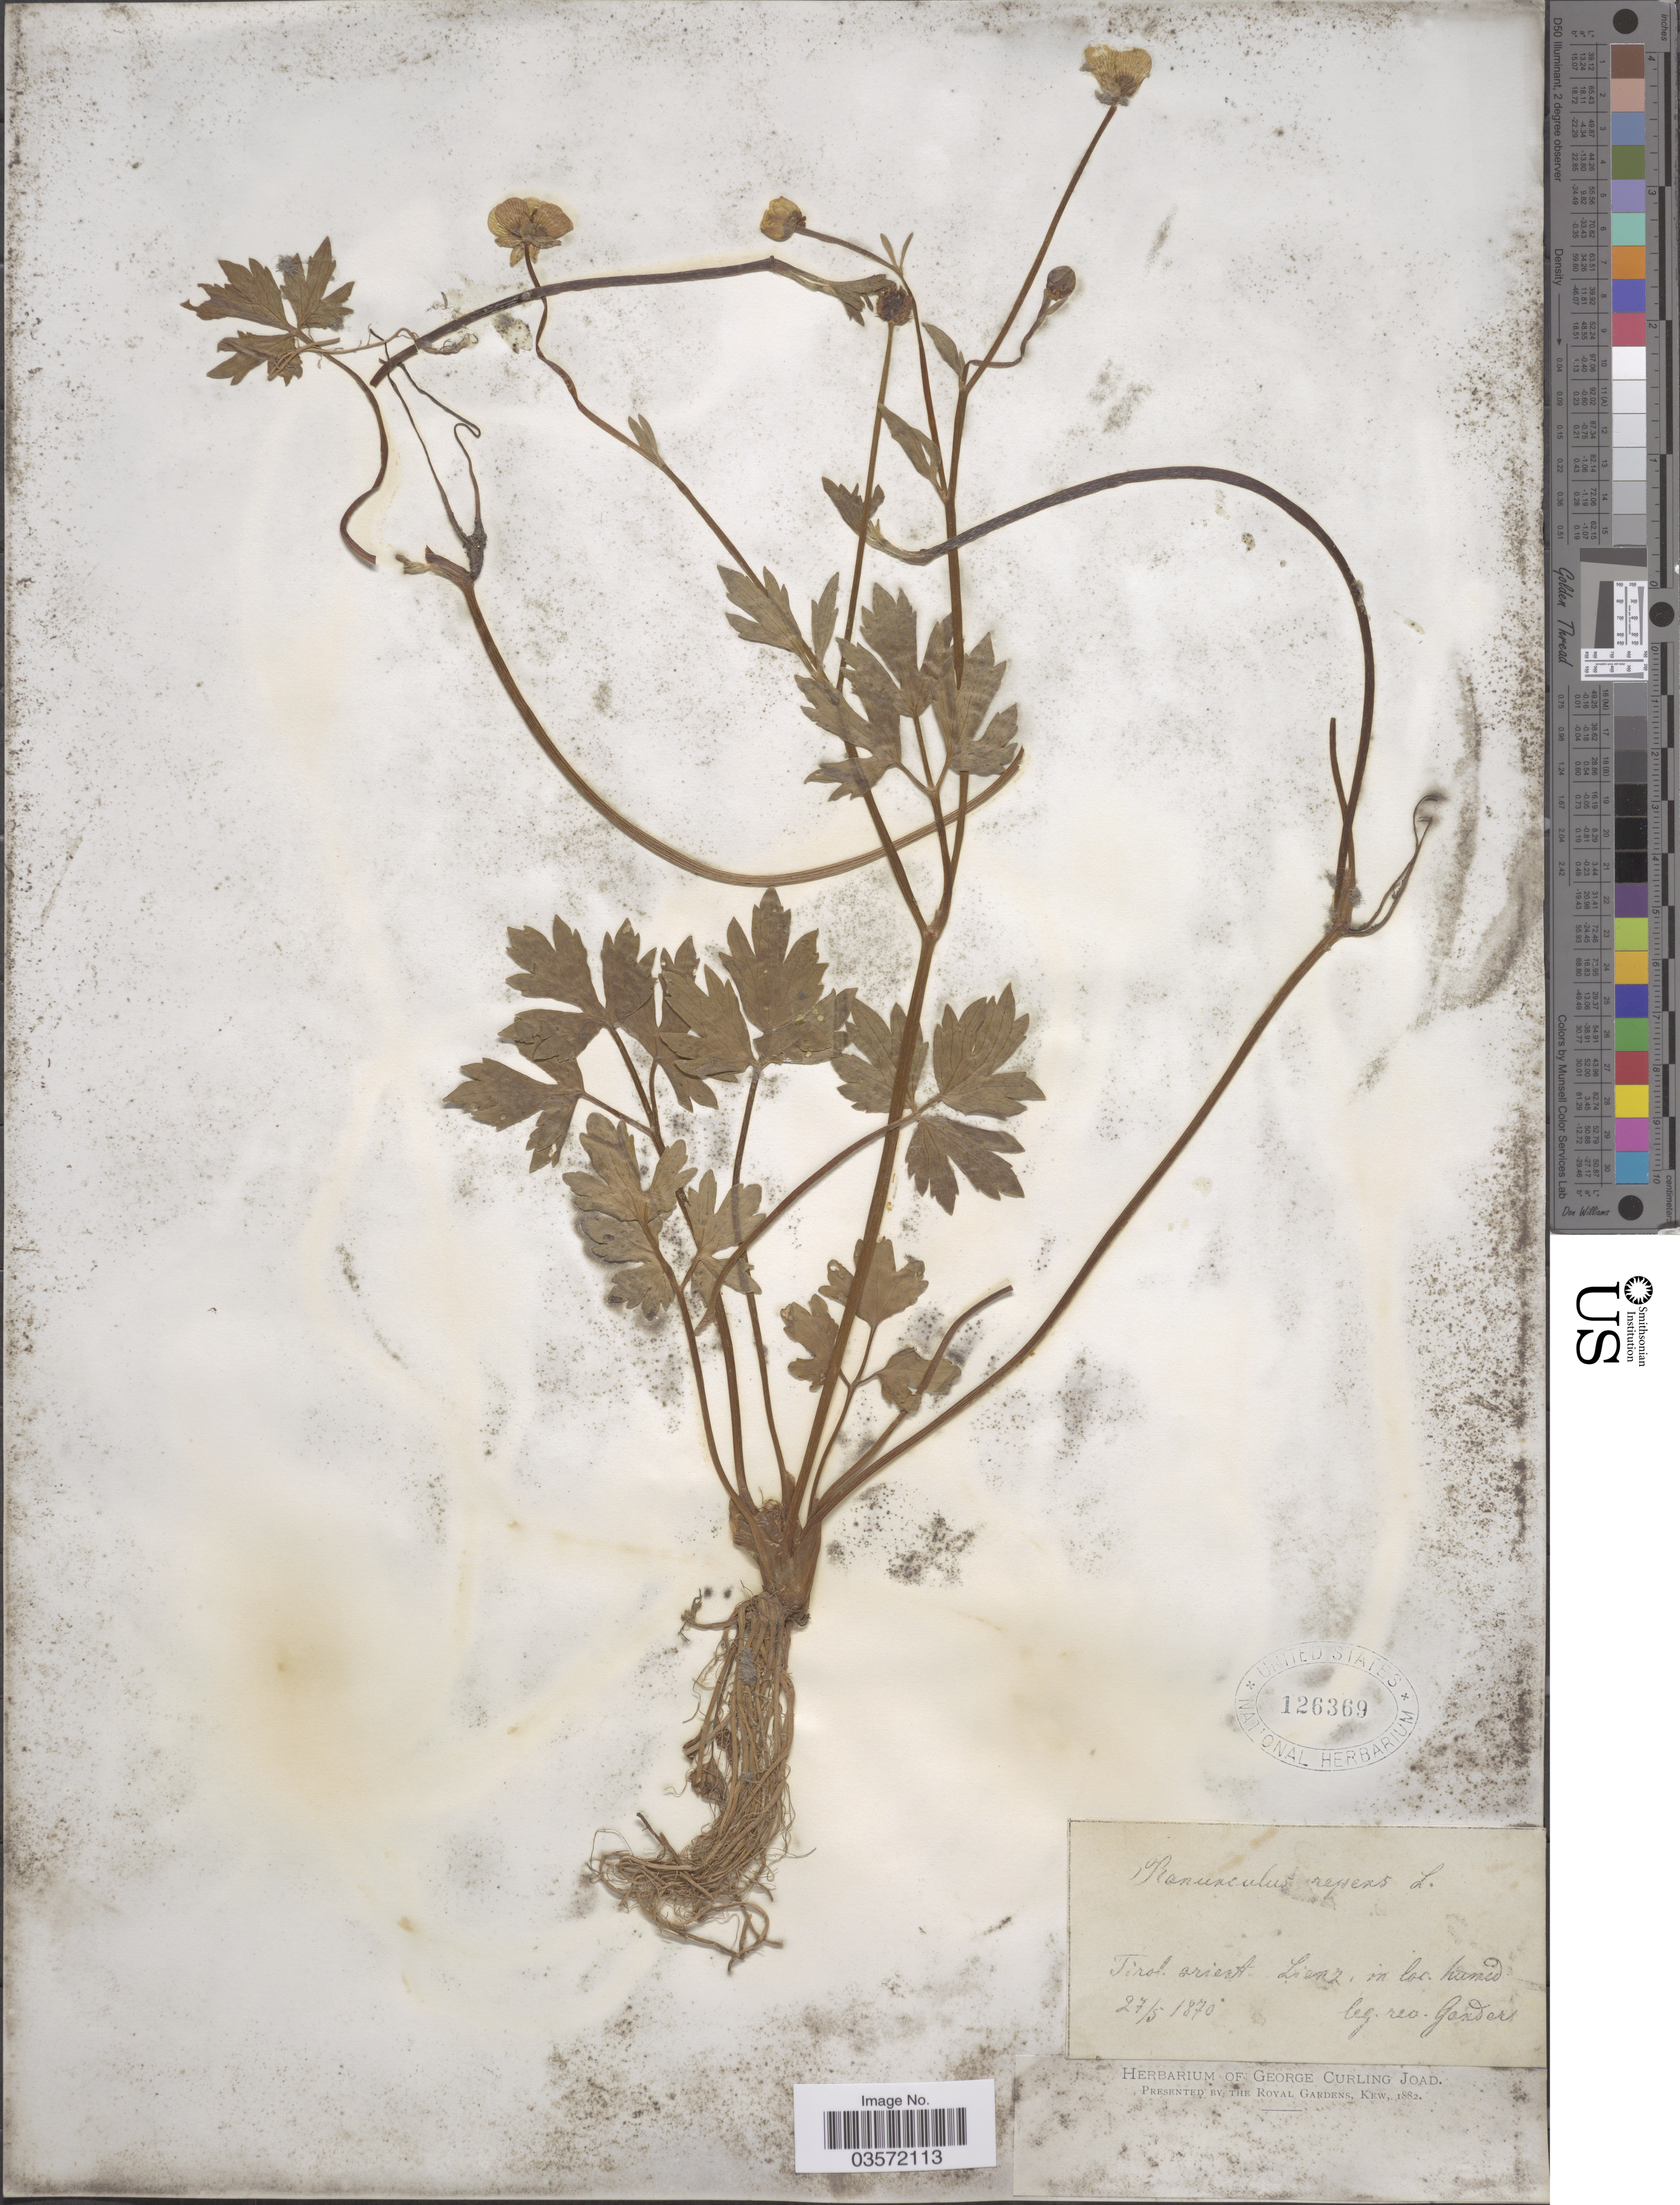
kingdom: Plantae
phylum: Tracheophyta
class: Magnoliopsida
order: Ranunculales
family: Ranunculaceae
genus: Ranunculus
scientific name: Ranunculus repens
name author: L.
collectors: -- Gander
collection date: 1870-05-27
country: Austria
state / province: Tirol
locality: Tirol orient. Lienz, in loc. humid.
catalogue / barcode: US 126369